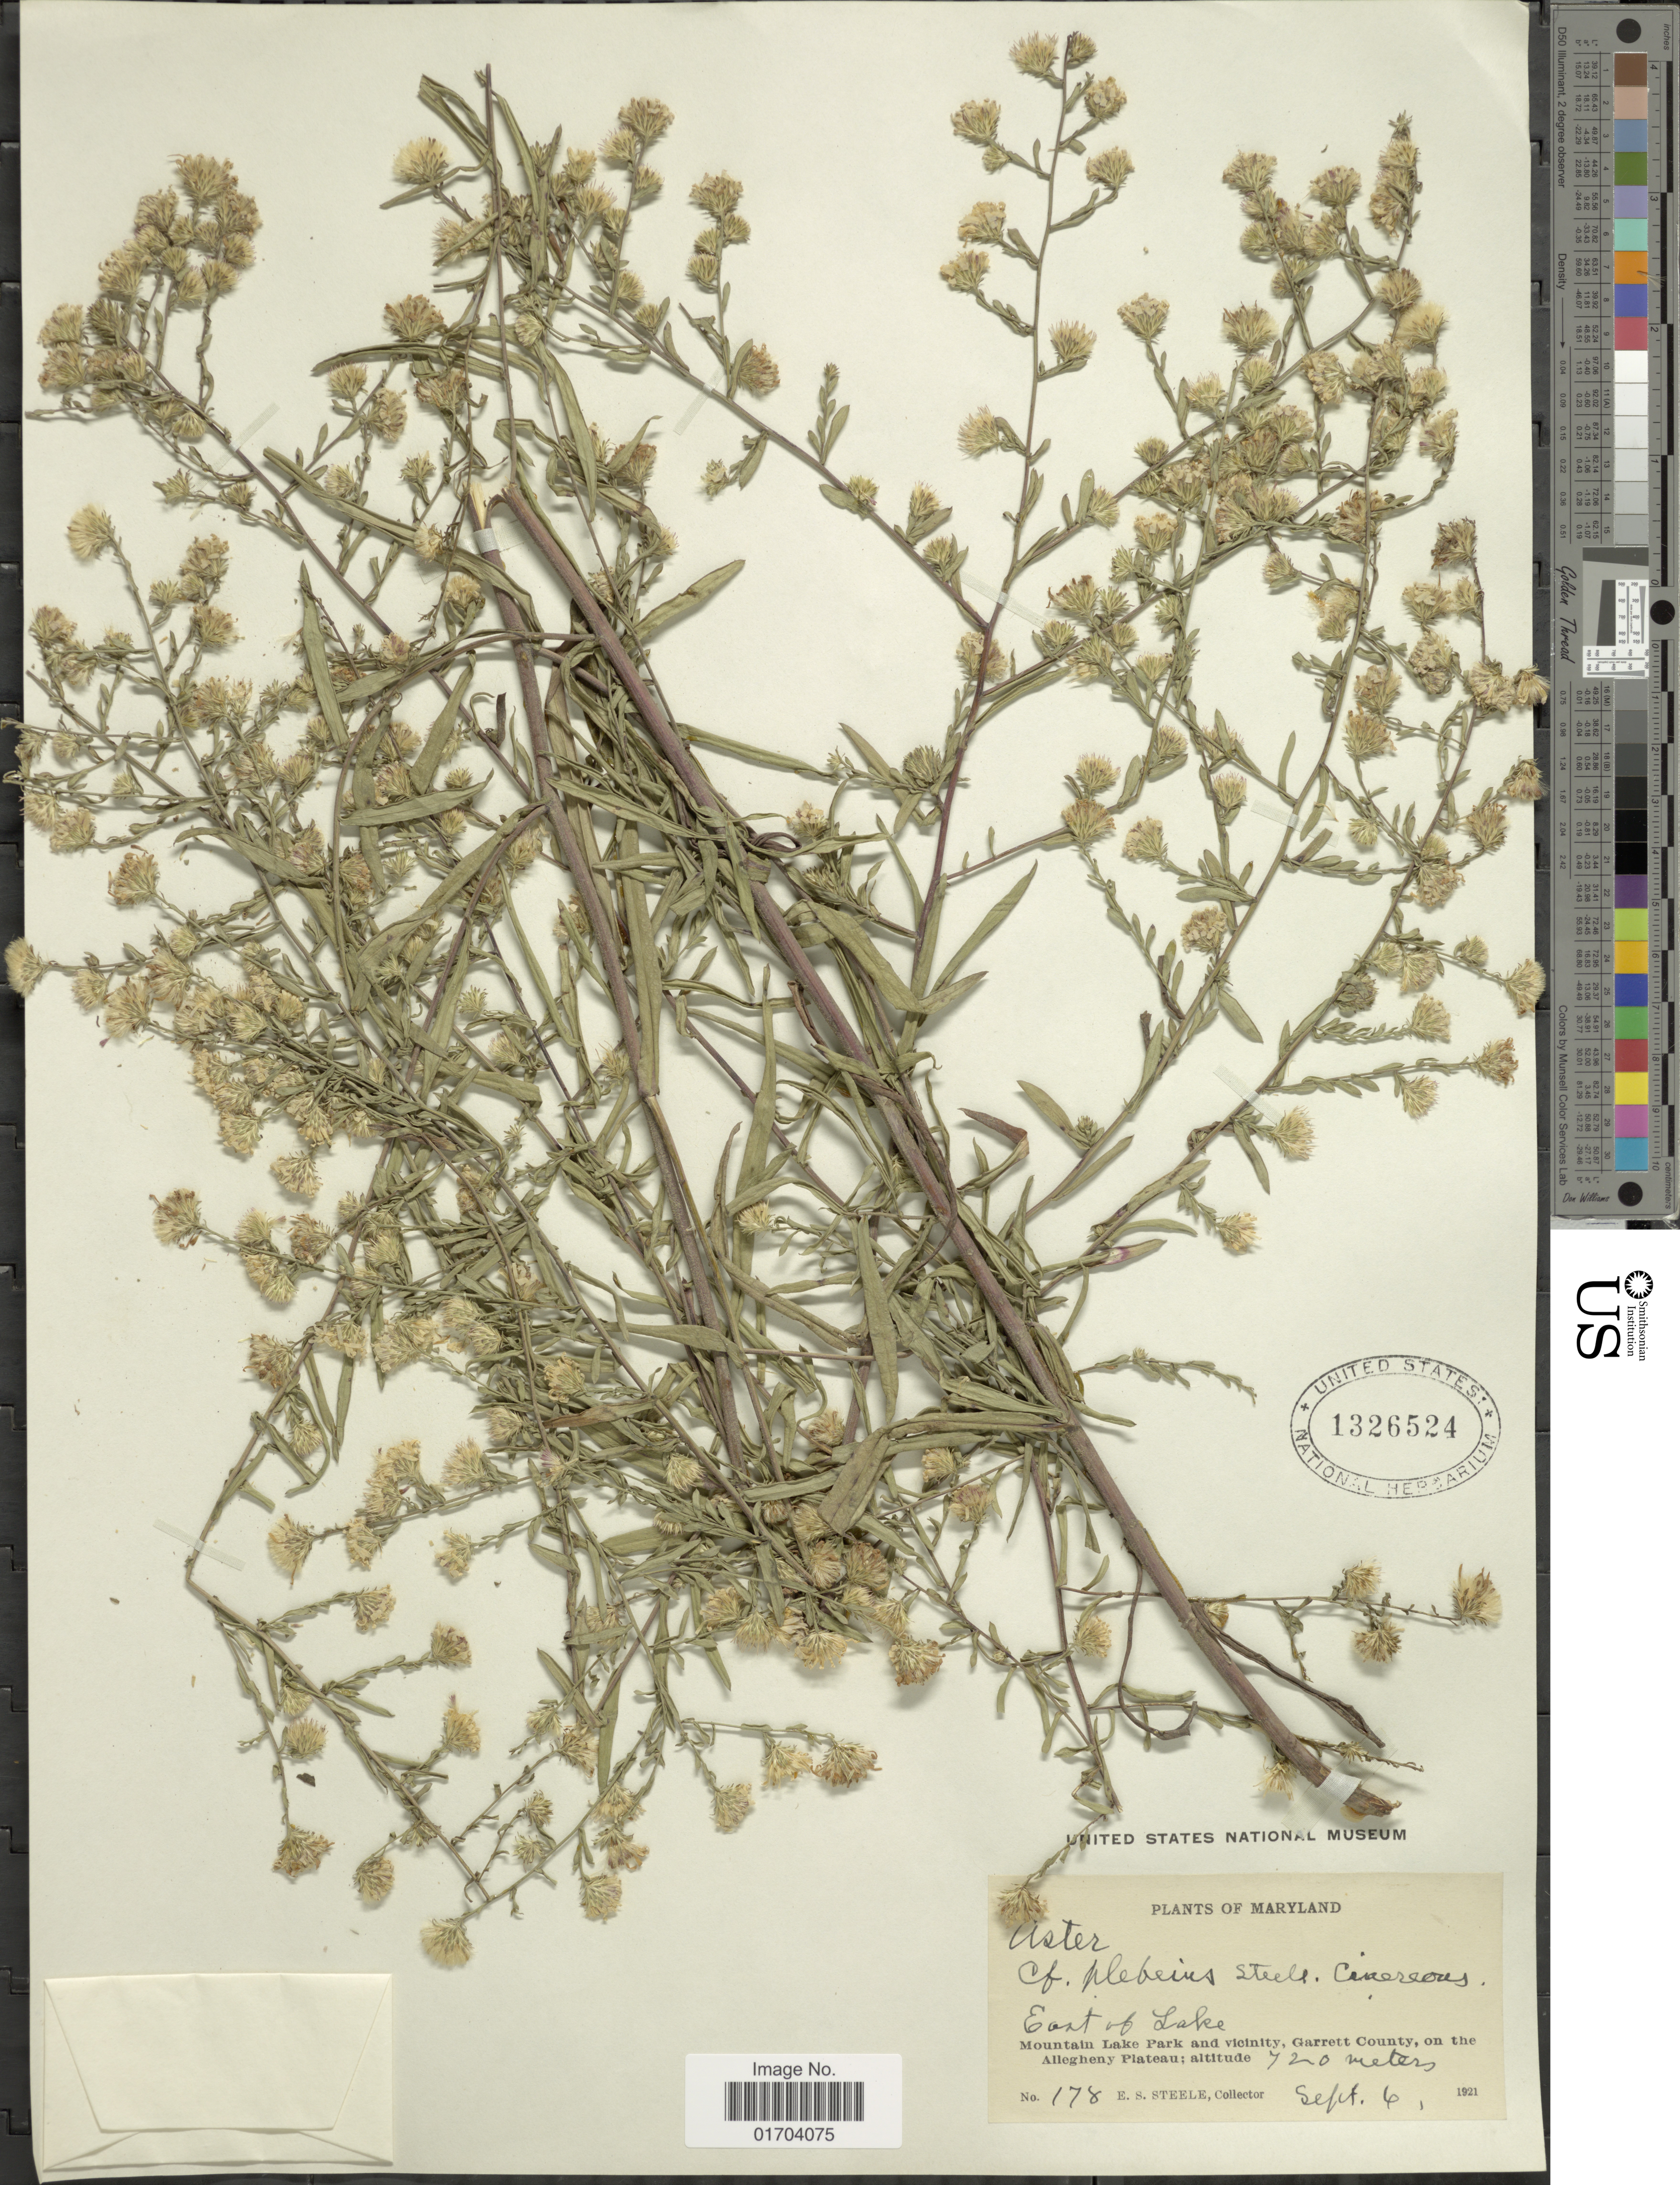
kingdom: Plantae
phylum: Tracheophyta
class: Magnoliopsida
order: Asterales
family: Asteraceae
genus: Aster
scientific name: Aster plebeius E.S. Steele sp. nov. ined.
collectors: E. Steele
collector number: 178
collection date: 1921-09-06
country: United States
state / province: Maryland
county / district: Garrett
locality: East of Lake, Mountain Lake Park and Vicinity, Garrett County, on the Allegheny Plateau.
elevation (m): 720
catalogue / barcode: US 1326524